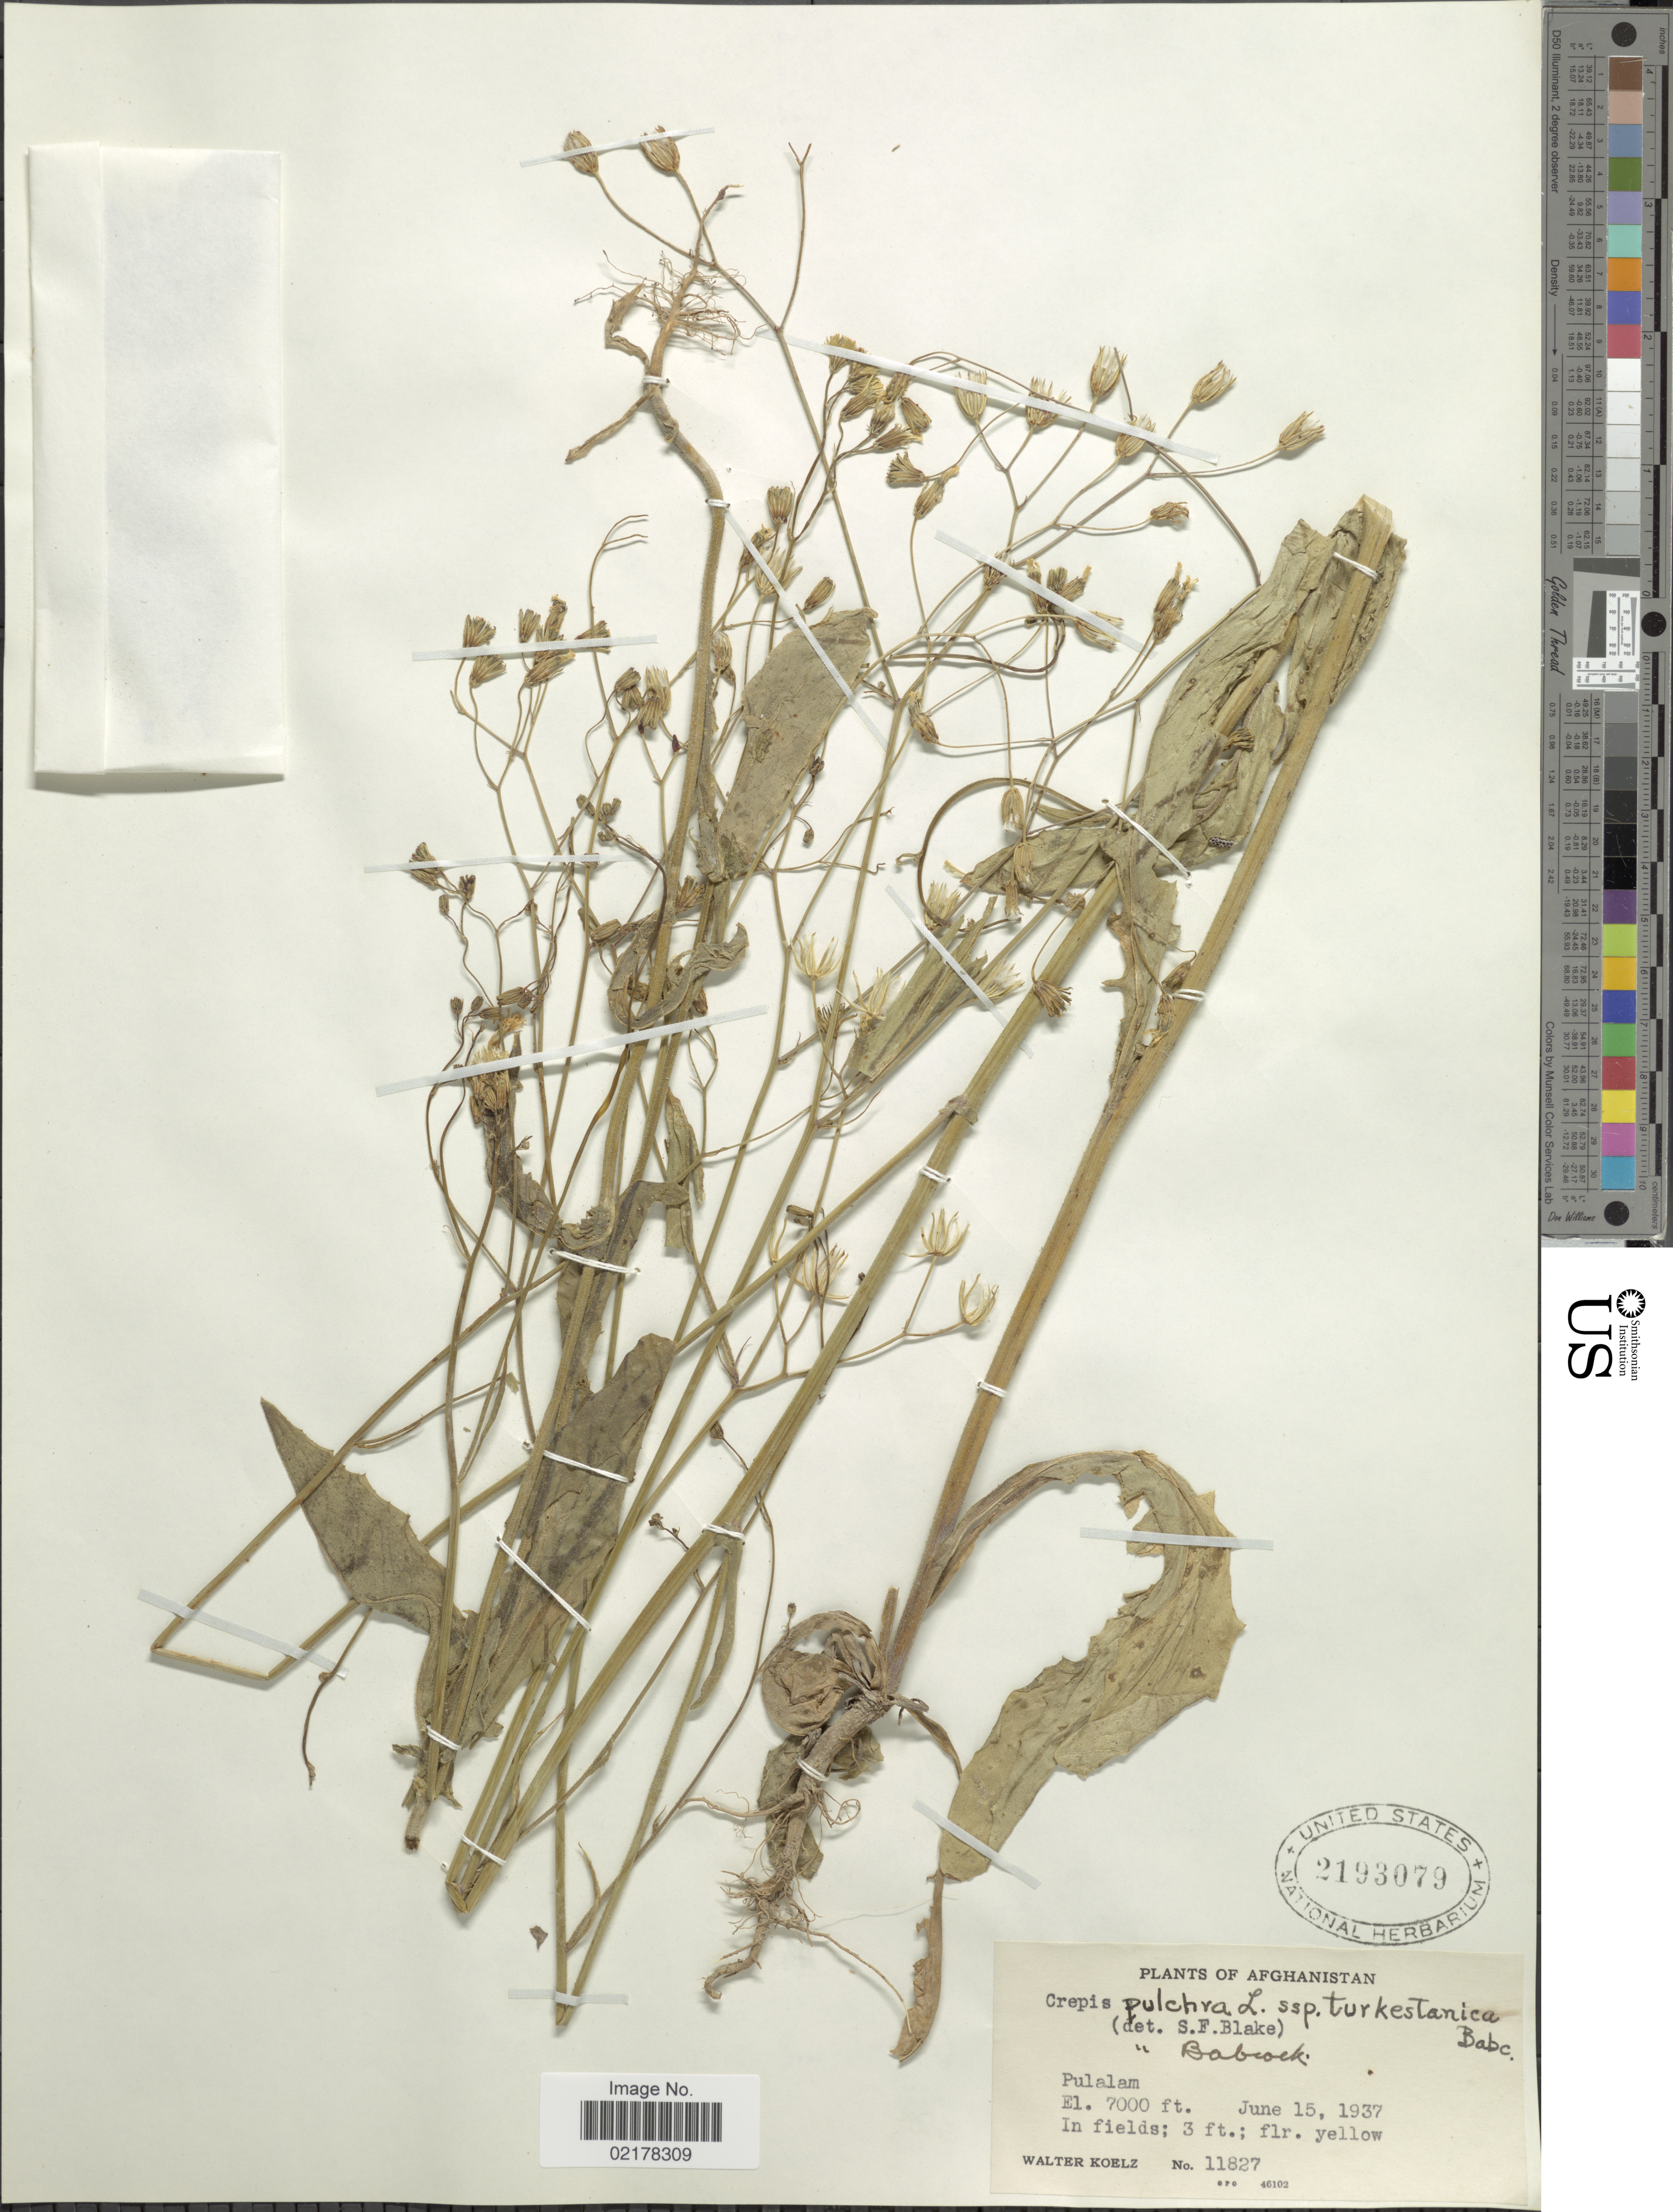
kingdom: Plantae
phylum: Tracheophyta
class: Magnoliopsida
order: Asterales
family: Asteraceae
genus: Crepis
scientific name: Crepis pulchra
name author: L.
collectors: W. N. Koelz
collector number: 11827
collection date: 1937-06-15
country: Afghanistan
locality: Pulalam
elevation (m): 2134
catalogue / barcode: US 2193079